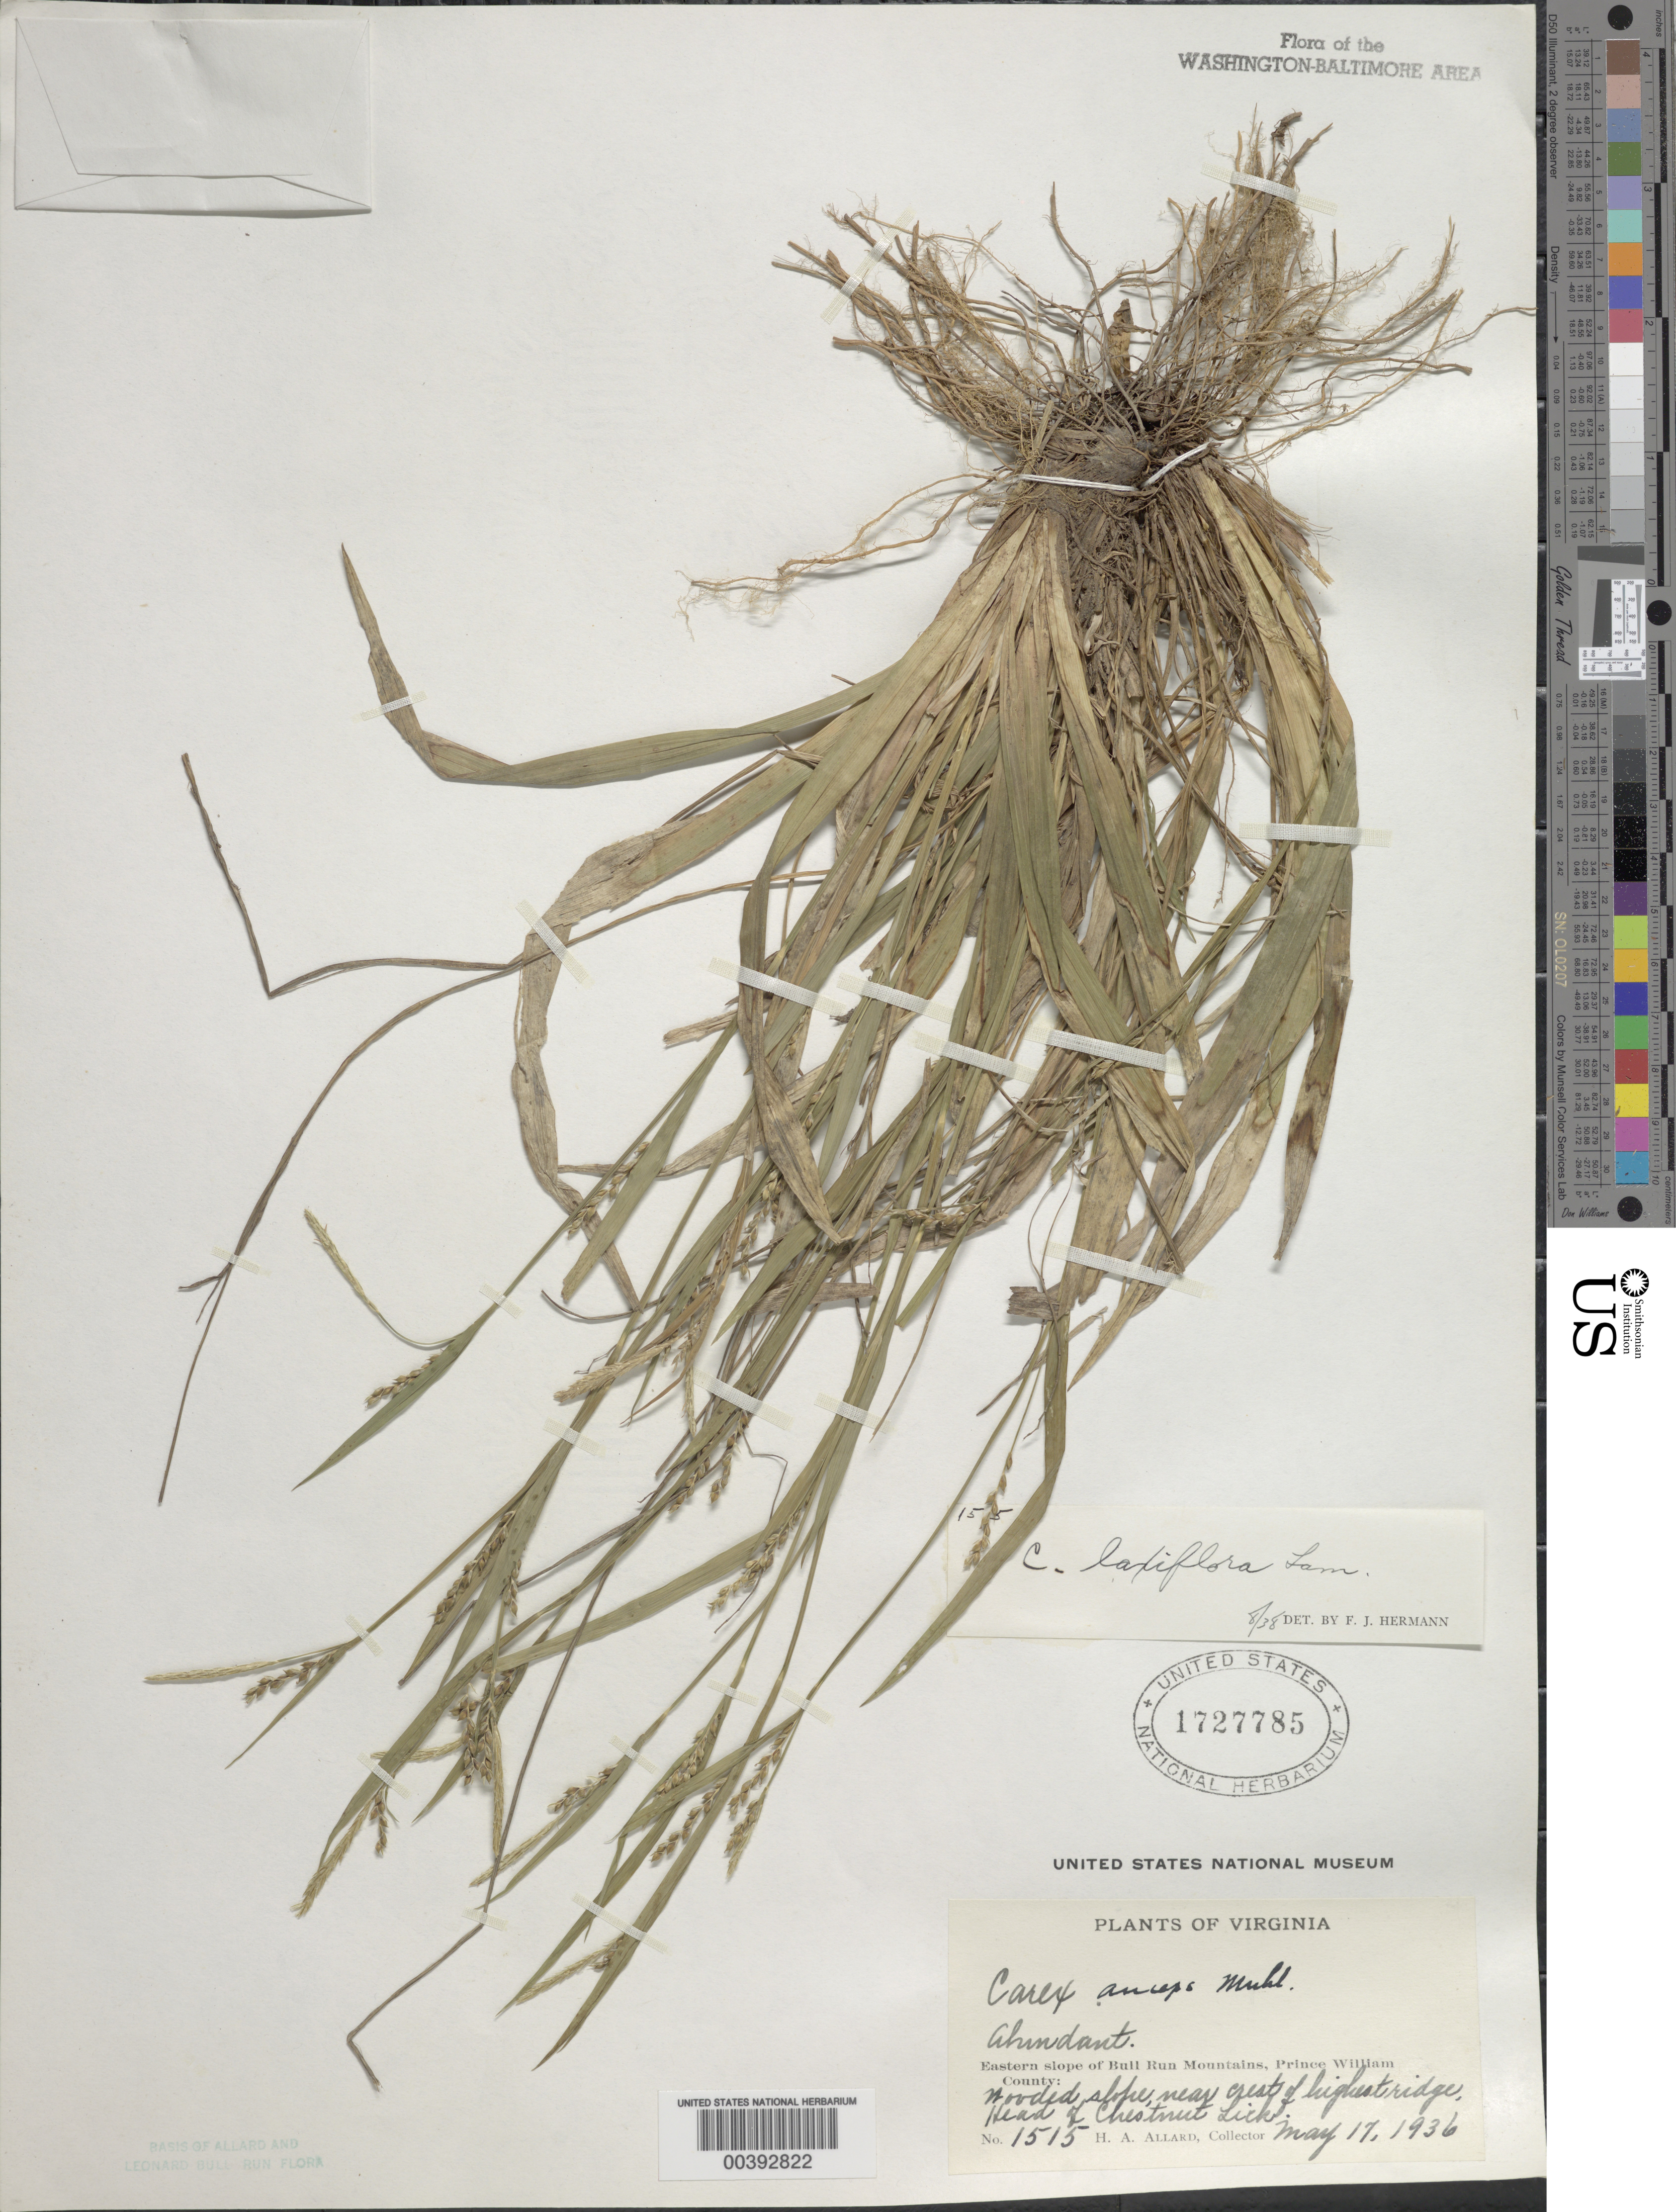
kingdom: Plantae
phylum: Tracheophyta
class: Liliopsida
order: Poales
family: Cyperaceae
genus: Carex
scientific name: Carex laxiflora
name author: Lam.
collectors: H. A. Allard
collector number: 1515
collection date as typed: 17 May 1936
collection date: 1936-05-17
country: United States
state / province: Virginia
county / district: Prince William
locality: Chestnut Lick Head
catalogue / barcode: US 1727785